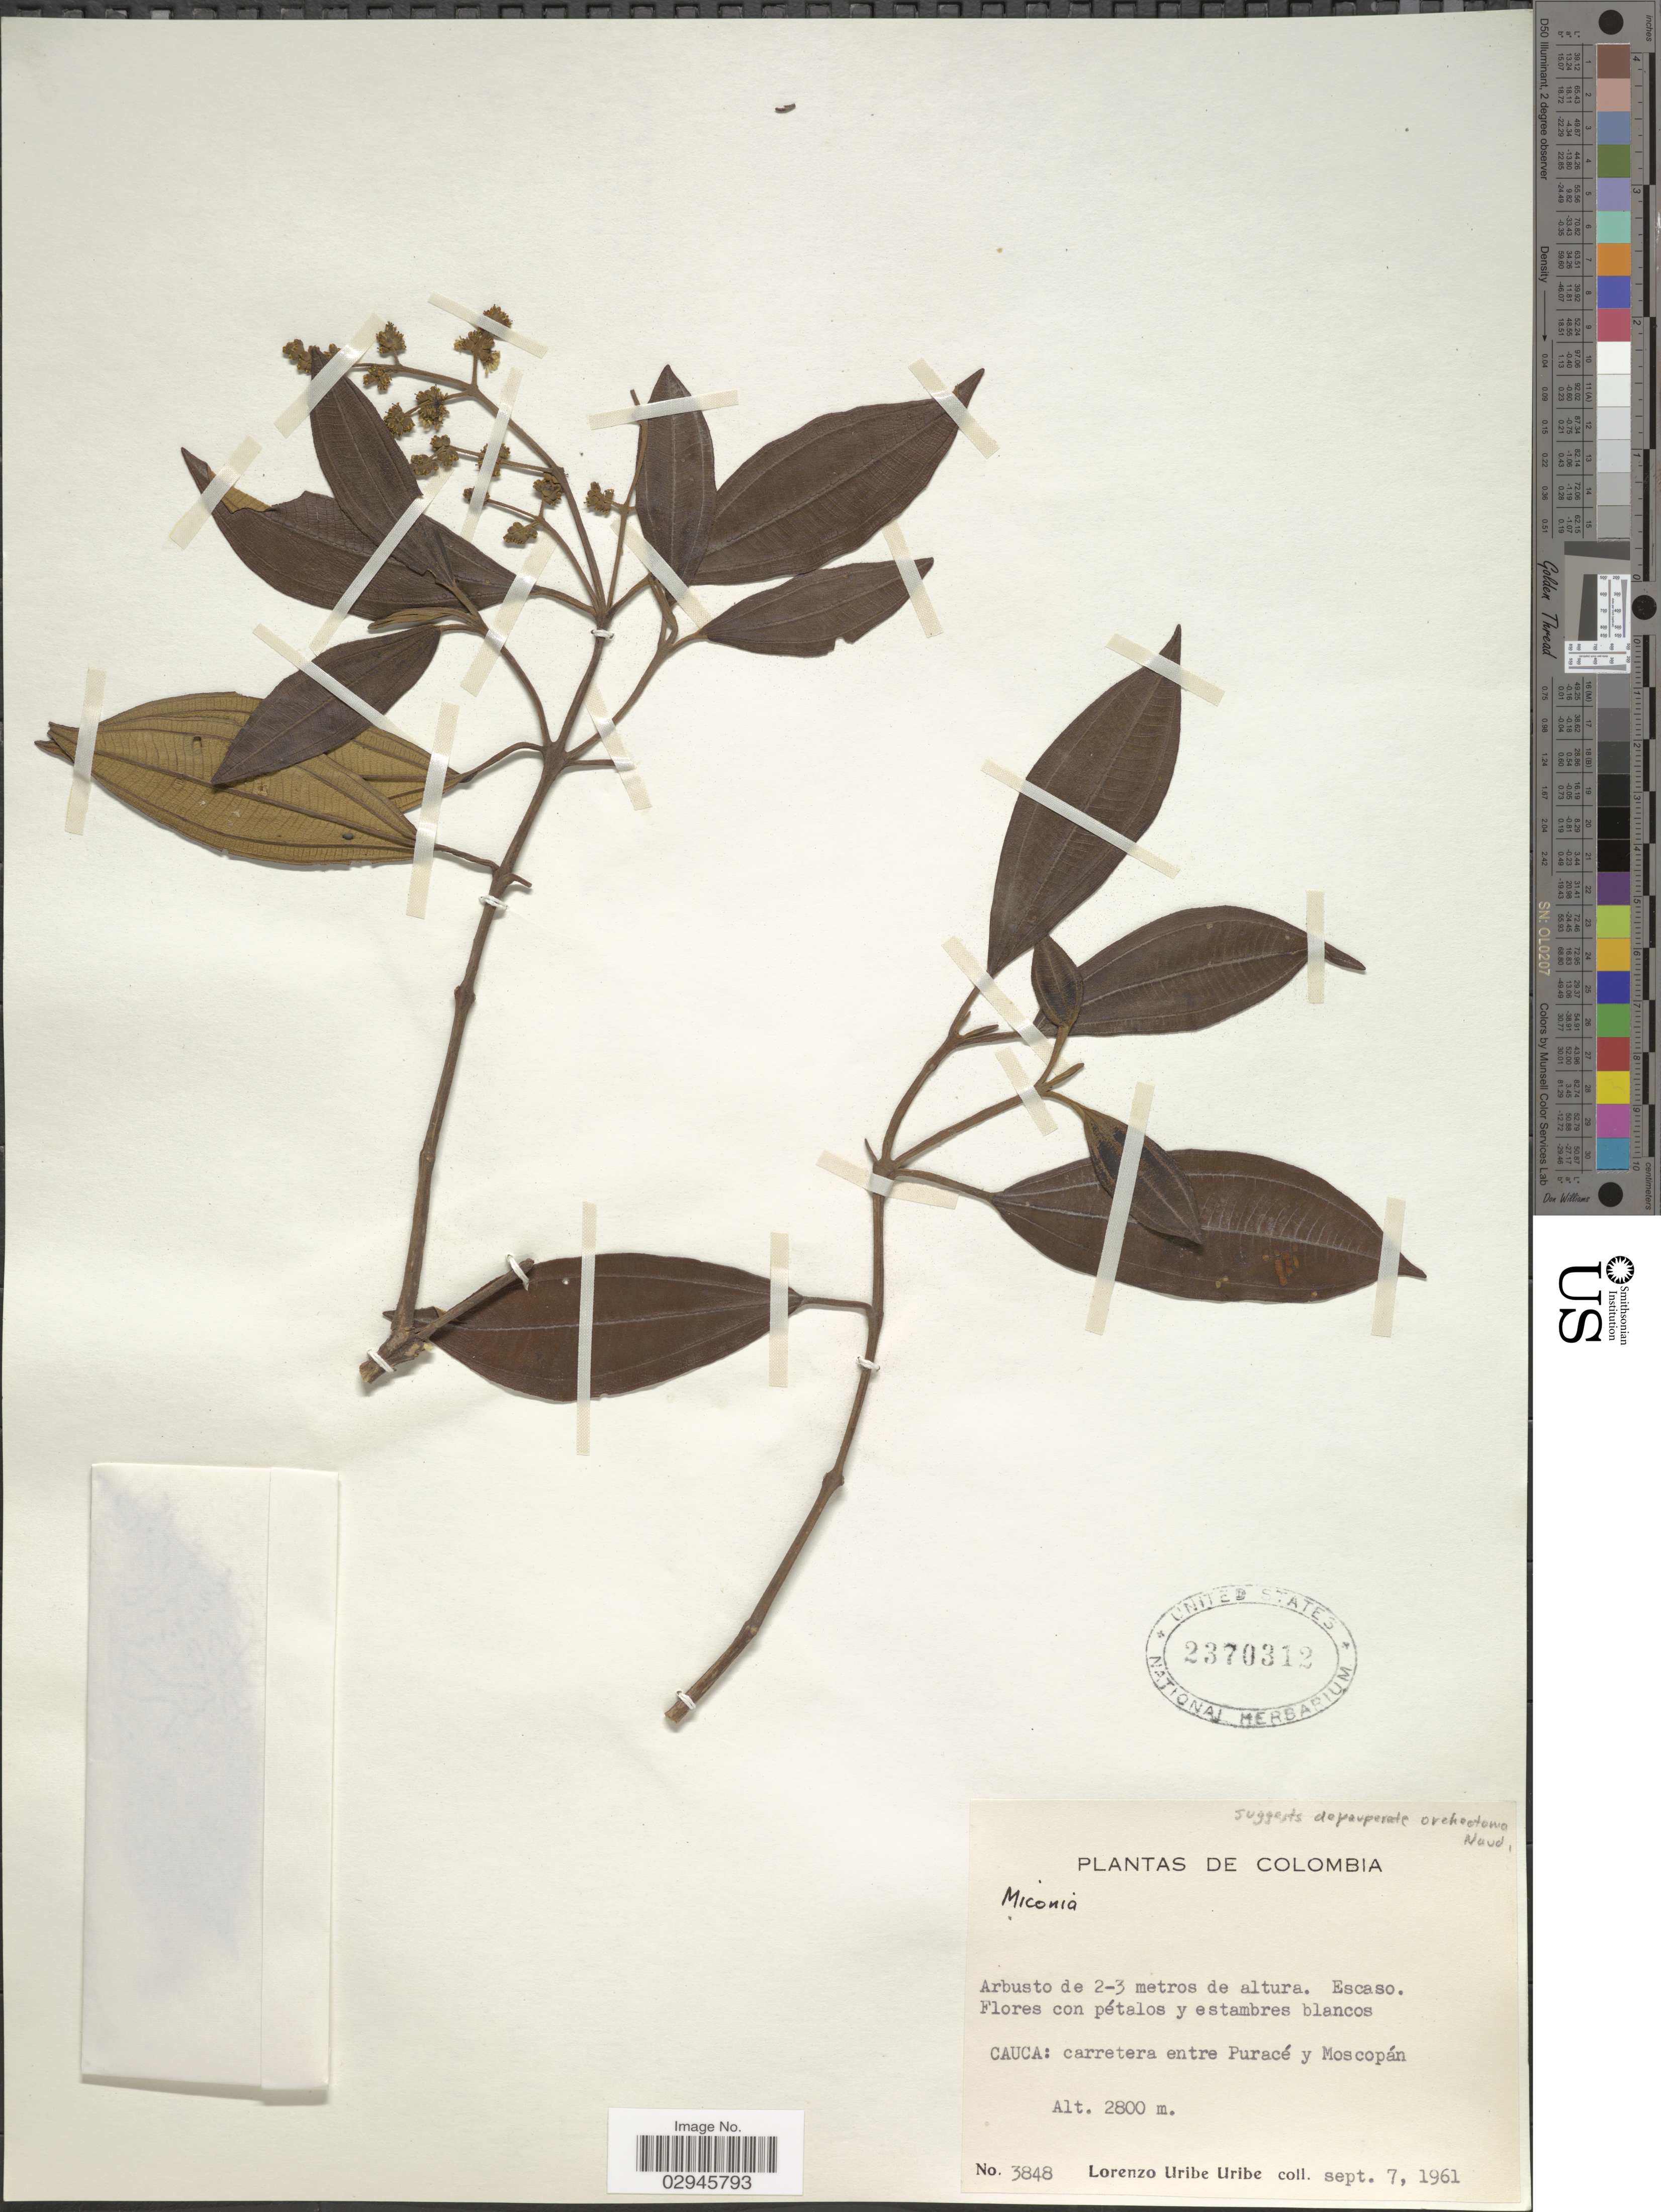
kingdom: Plantae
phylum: Tracheophyta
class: Magnoliopsida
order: Myrtales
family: Melastomataceae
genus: Miconia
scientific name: Miconia sp.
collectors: L. Uribe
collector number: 3848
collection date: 1961-09-07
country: Colombia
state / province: Cauca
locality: Carretera entre Puracé y Moscopán.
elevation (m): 2800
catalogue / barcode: US 2370312